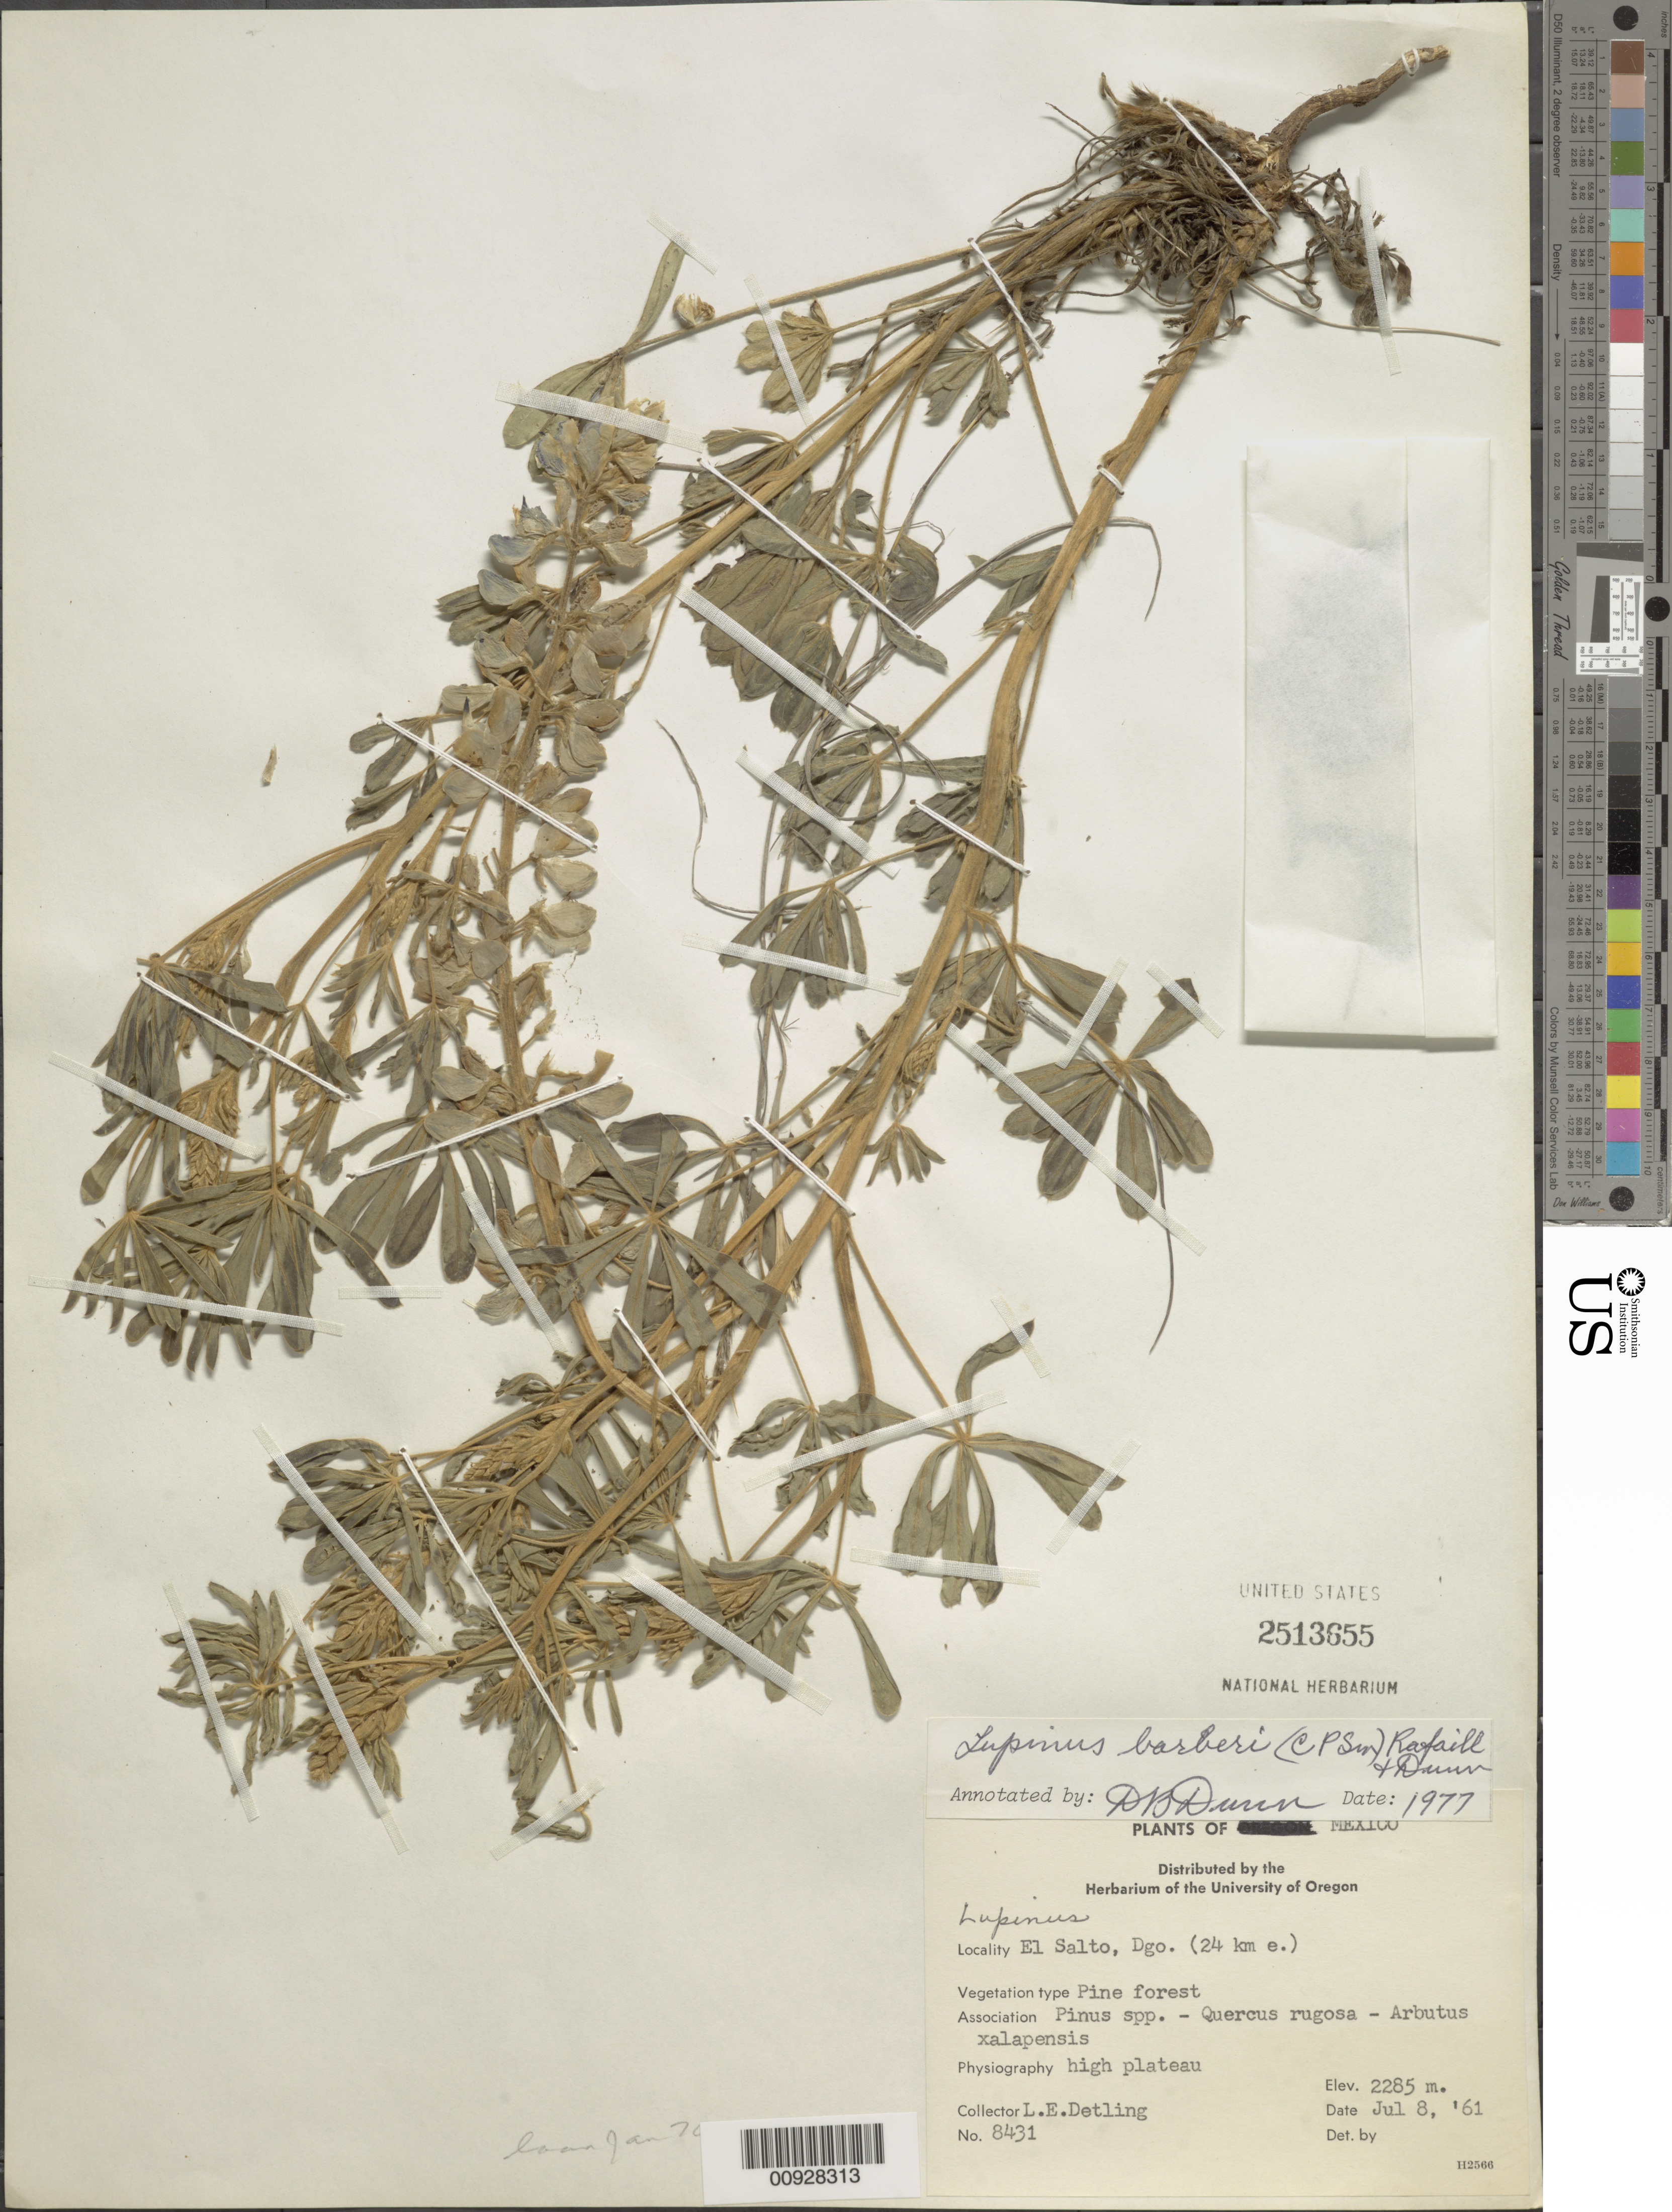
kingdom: Plantae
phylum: Tracheophyta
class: Magnoliopsida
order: Fabales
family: Fabaceae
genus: Lupinus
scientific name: Lupinus barberi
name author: (C.P. Sm.) Rafaill & D.B. Dunn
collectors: L. E. Detling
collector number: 8431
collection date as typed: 08 Jul 1961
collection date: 1961-07-08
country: Mexico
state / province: Durango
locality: El Salto, Durango (24 Km. E).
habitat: Pine forest. Association Pinus spp. - Quercus rugosa - Arbutus xalapensis. Physiography: high plateau.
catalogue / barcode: US 2513655